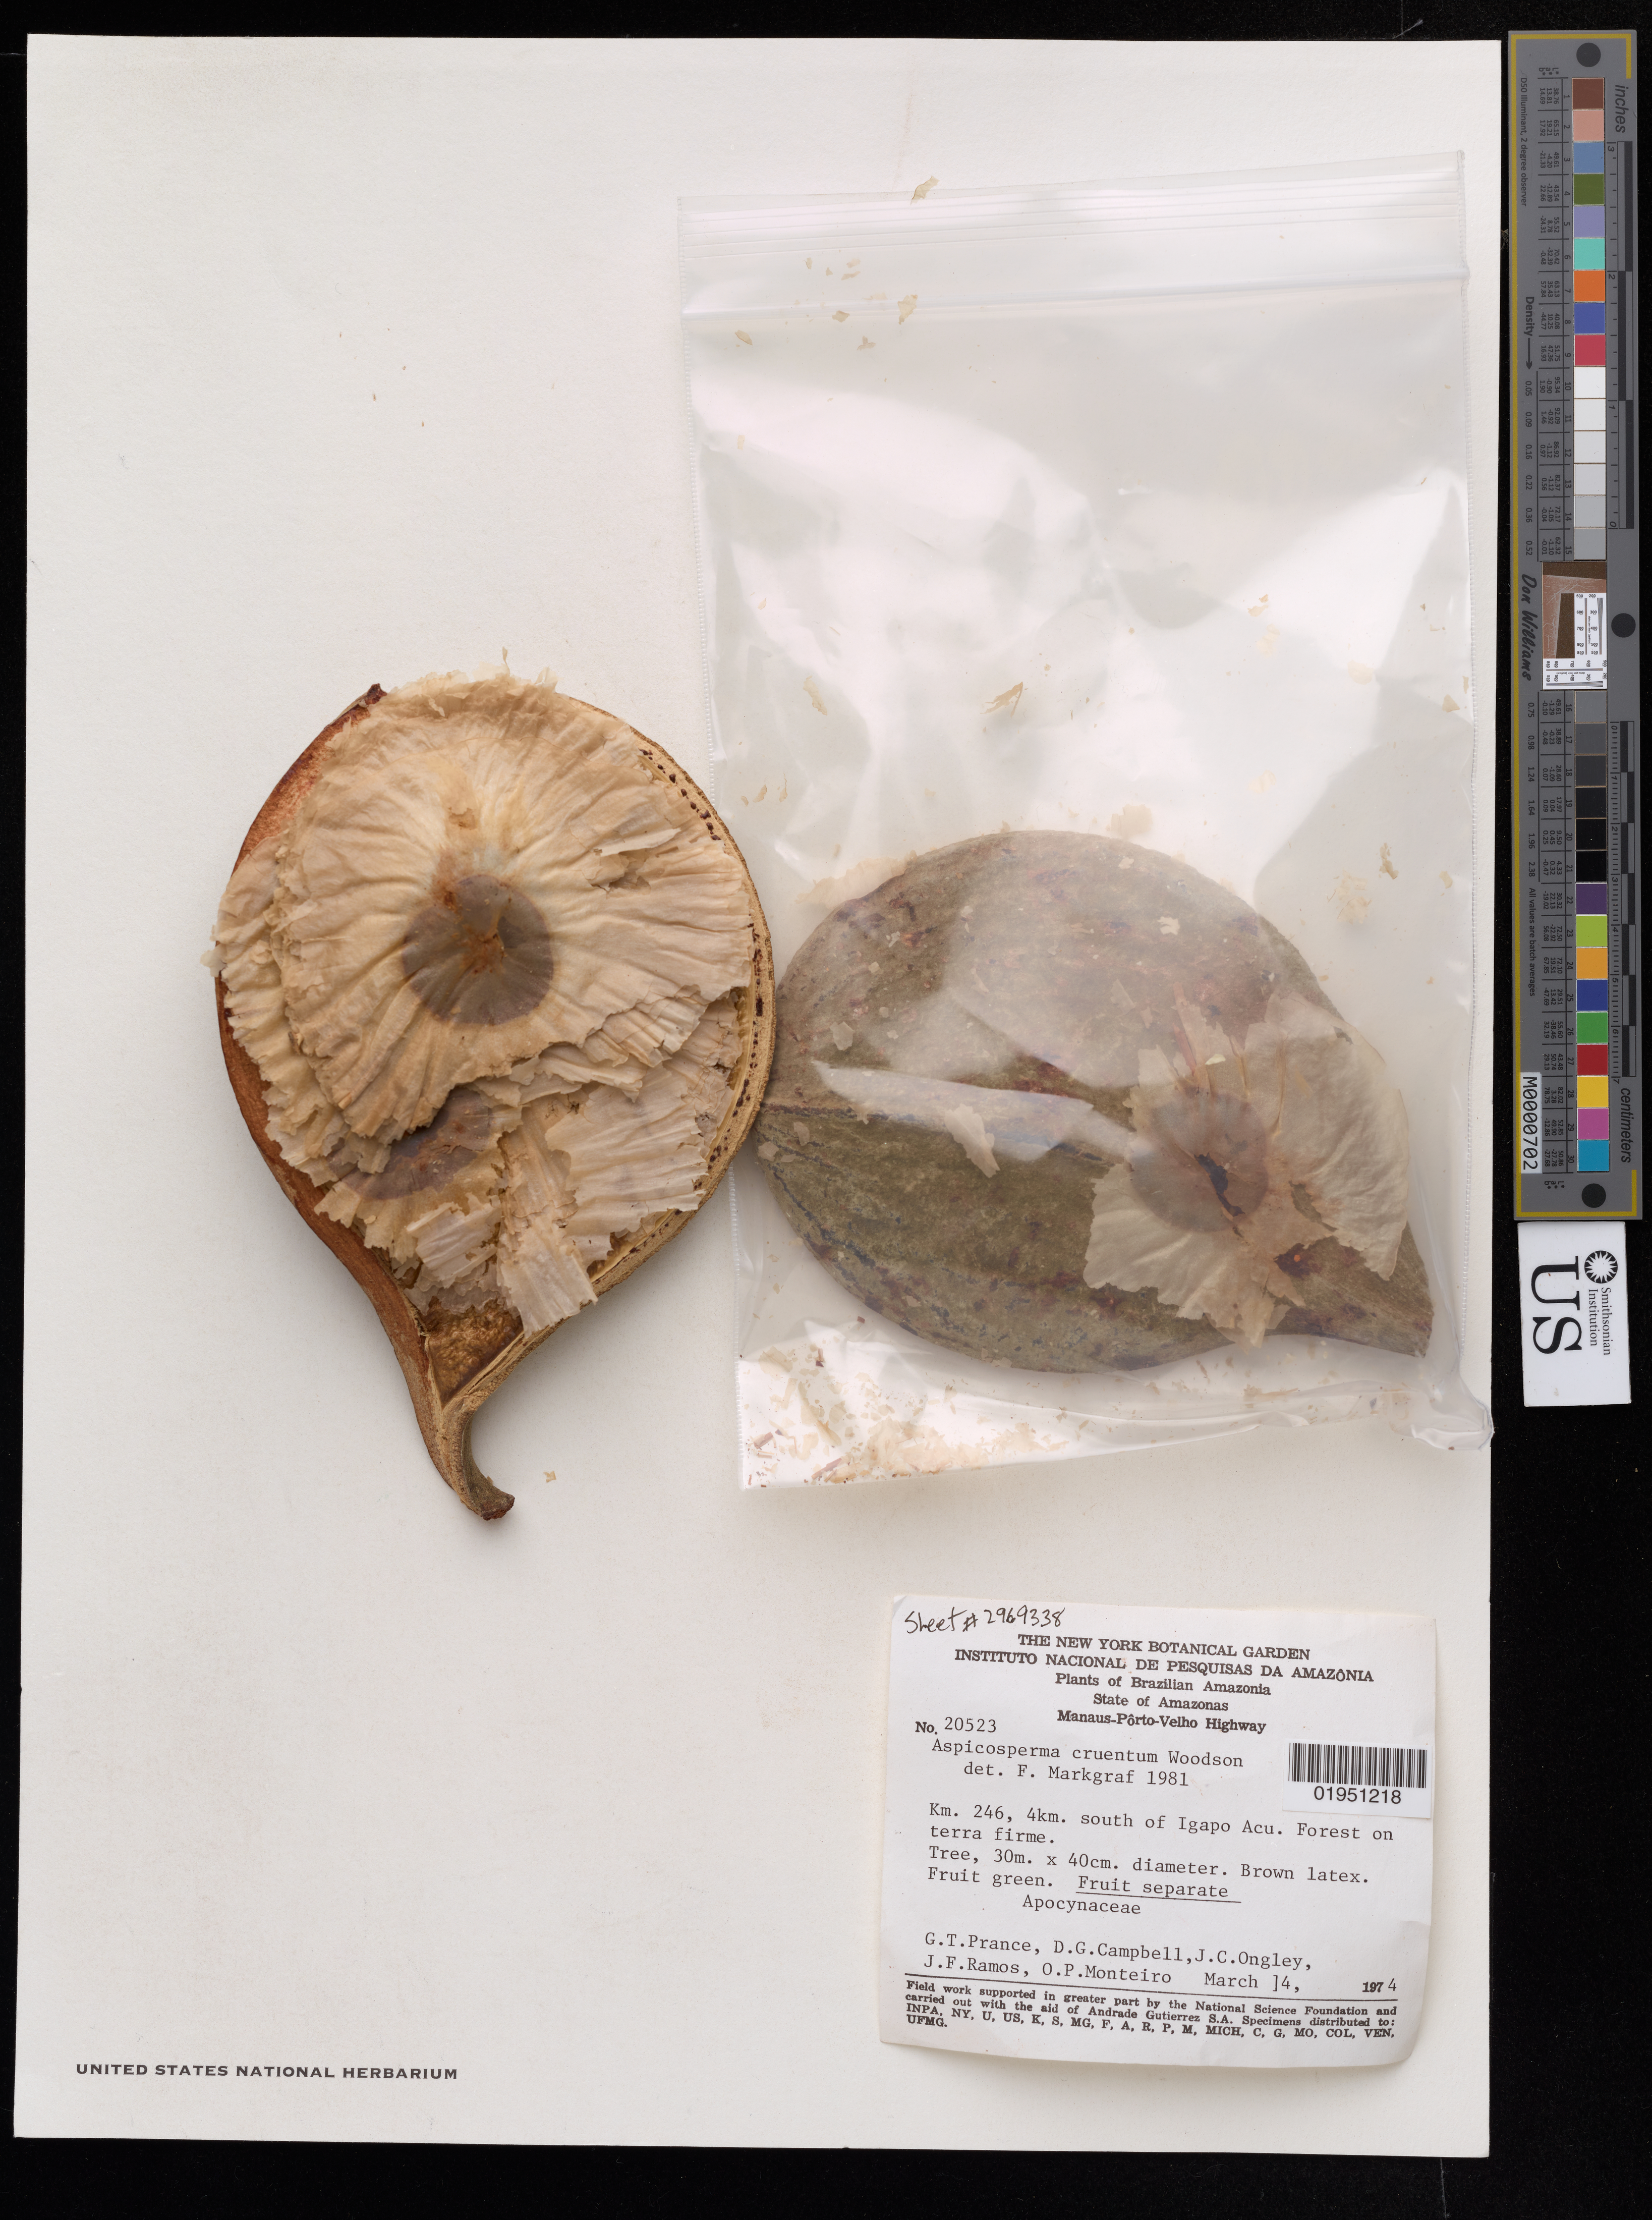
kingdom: Plantae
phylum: Tracheophyta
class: Magnoliopsida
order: Gentianales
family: Apocynaceae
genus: Aspidosperma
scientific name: Aspidosperma cruentum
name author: Woodson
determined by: Markgraf, Friedrich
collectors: G. T. Prance, D. G. Campbell, J. C. Ongley, J. F. Ramos & O. P. Monteiro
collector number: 20523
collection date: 1974-03-14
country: Brazil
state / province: Amazonas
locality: Manaus-Porto-Velho Highway,Km. 246, 4 km South of Igapo Acu.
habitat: Forest on terra firme